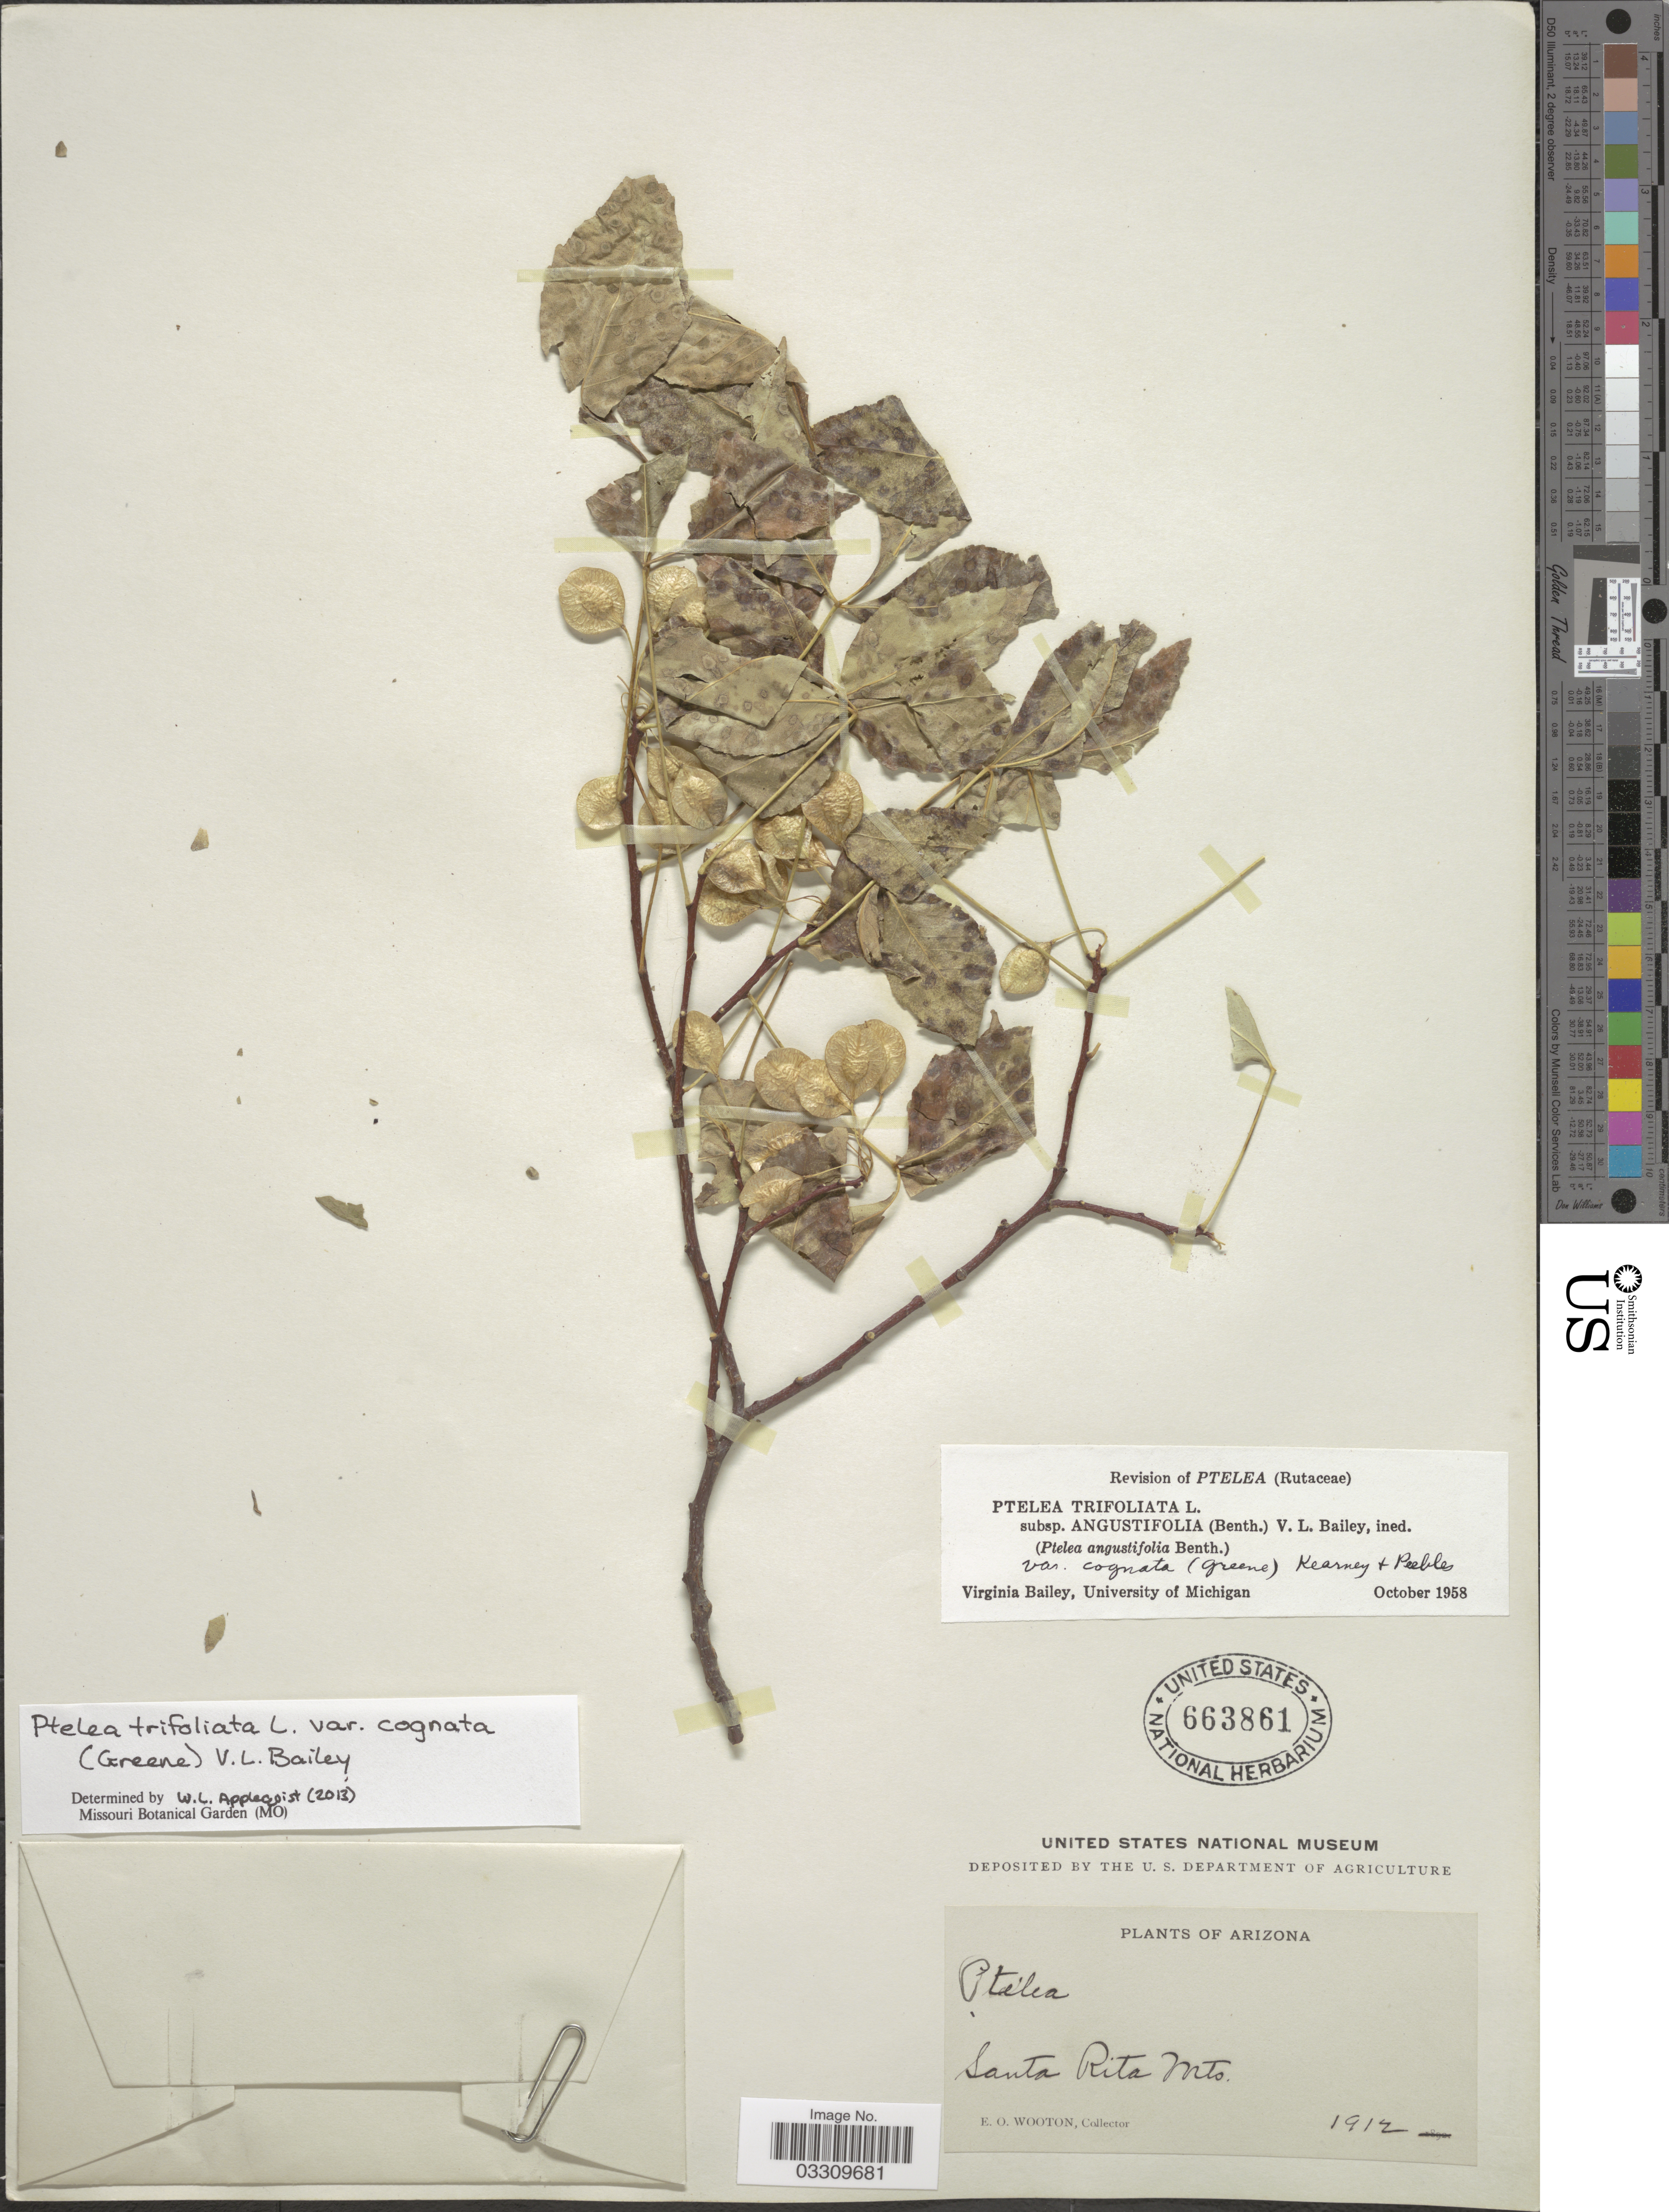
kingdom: Plantae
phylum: Tracheophyta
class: Magnoliopsida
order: Sapindales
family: Rutaceae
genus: Ptelea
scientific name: Ptelea trifoliata var. cognata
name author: (Greene) V. L. Bailey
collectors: E. O. Wooton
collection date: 1912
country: United States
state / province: Arizona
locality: Santa Rita Mts.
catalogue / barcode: US 663861